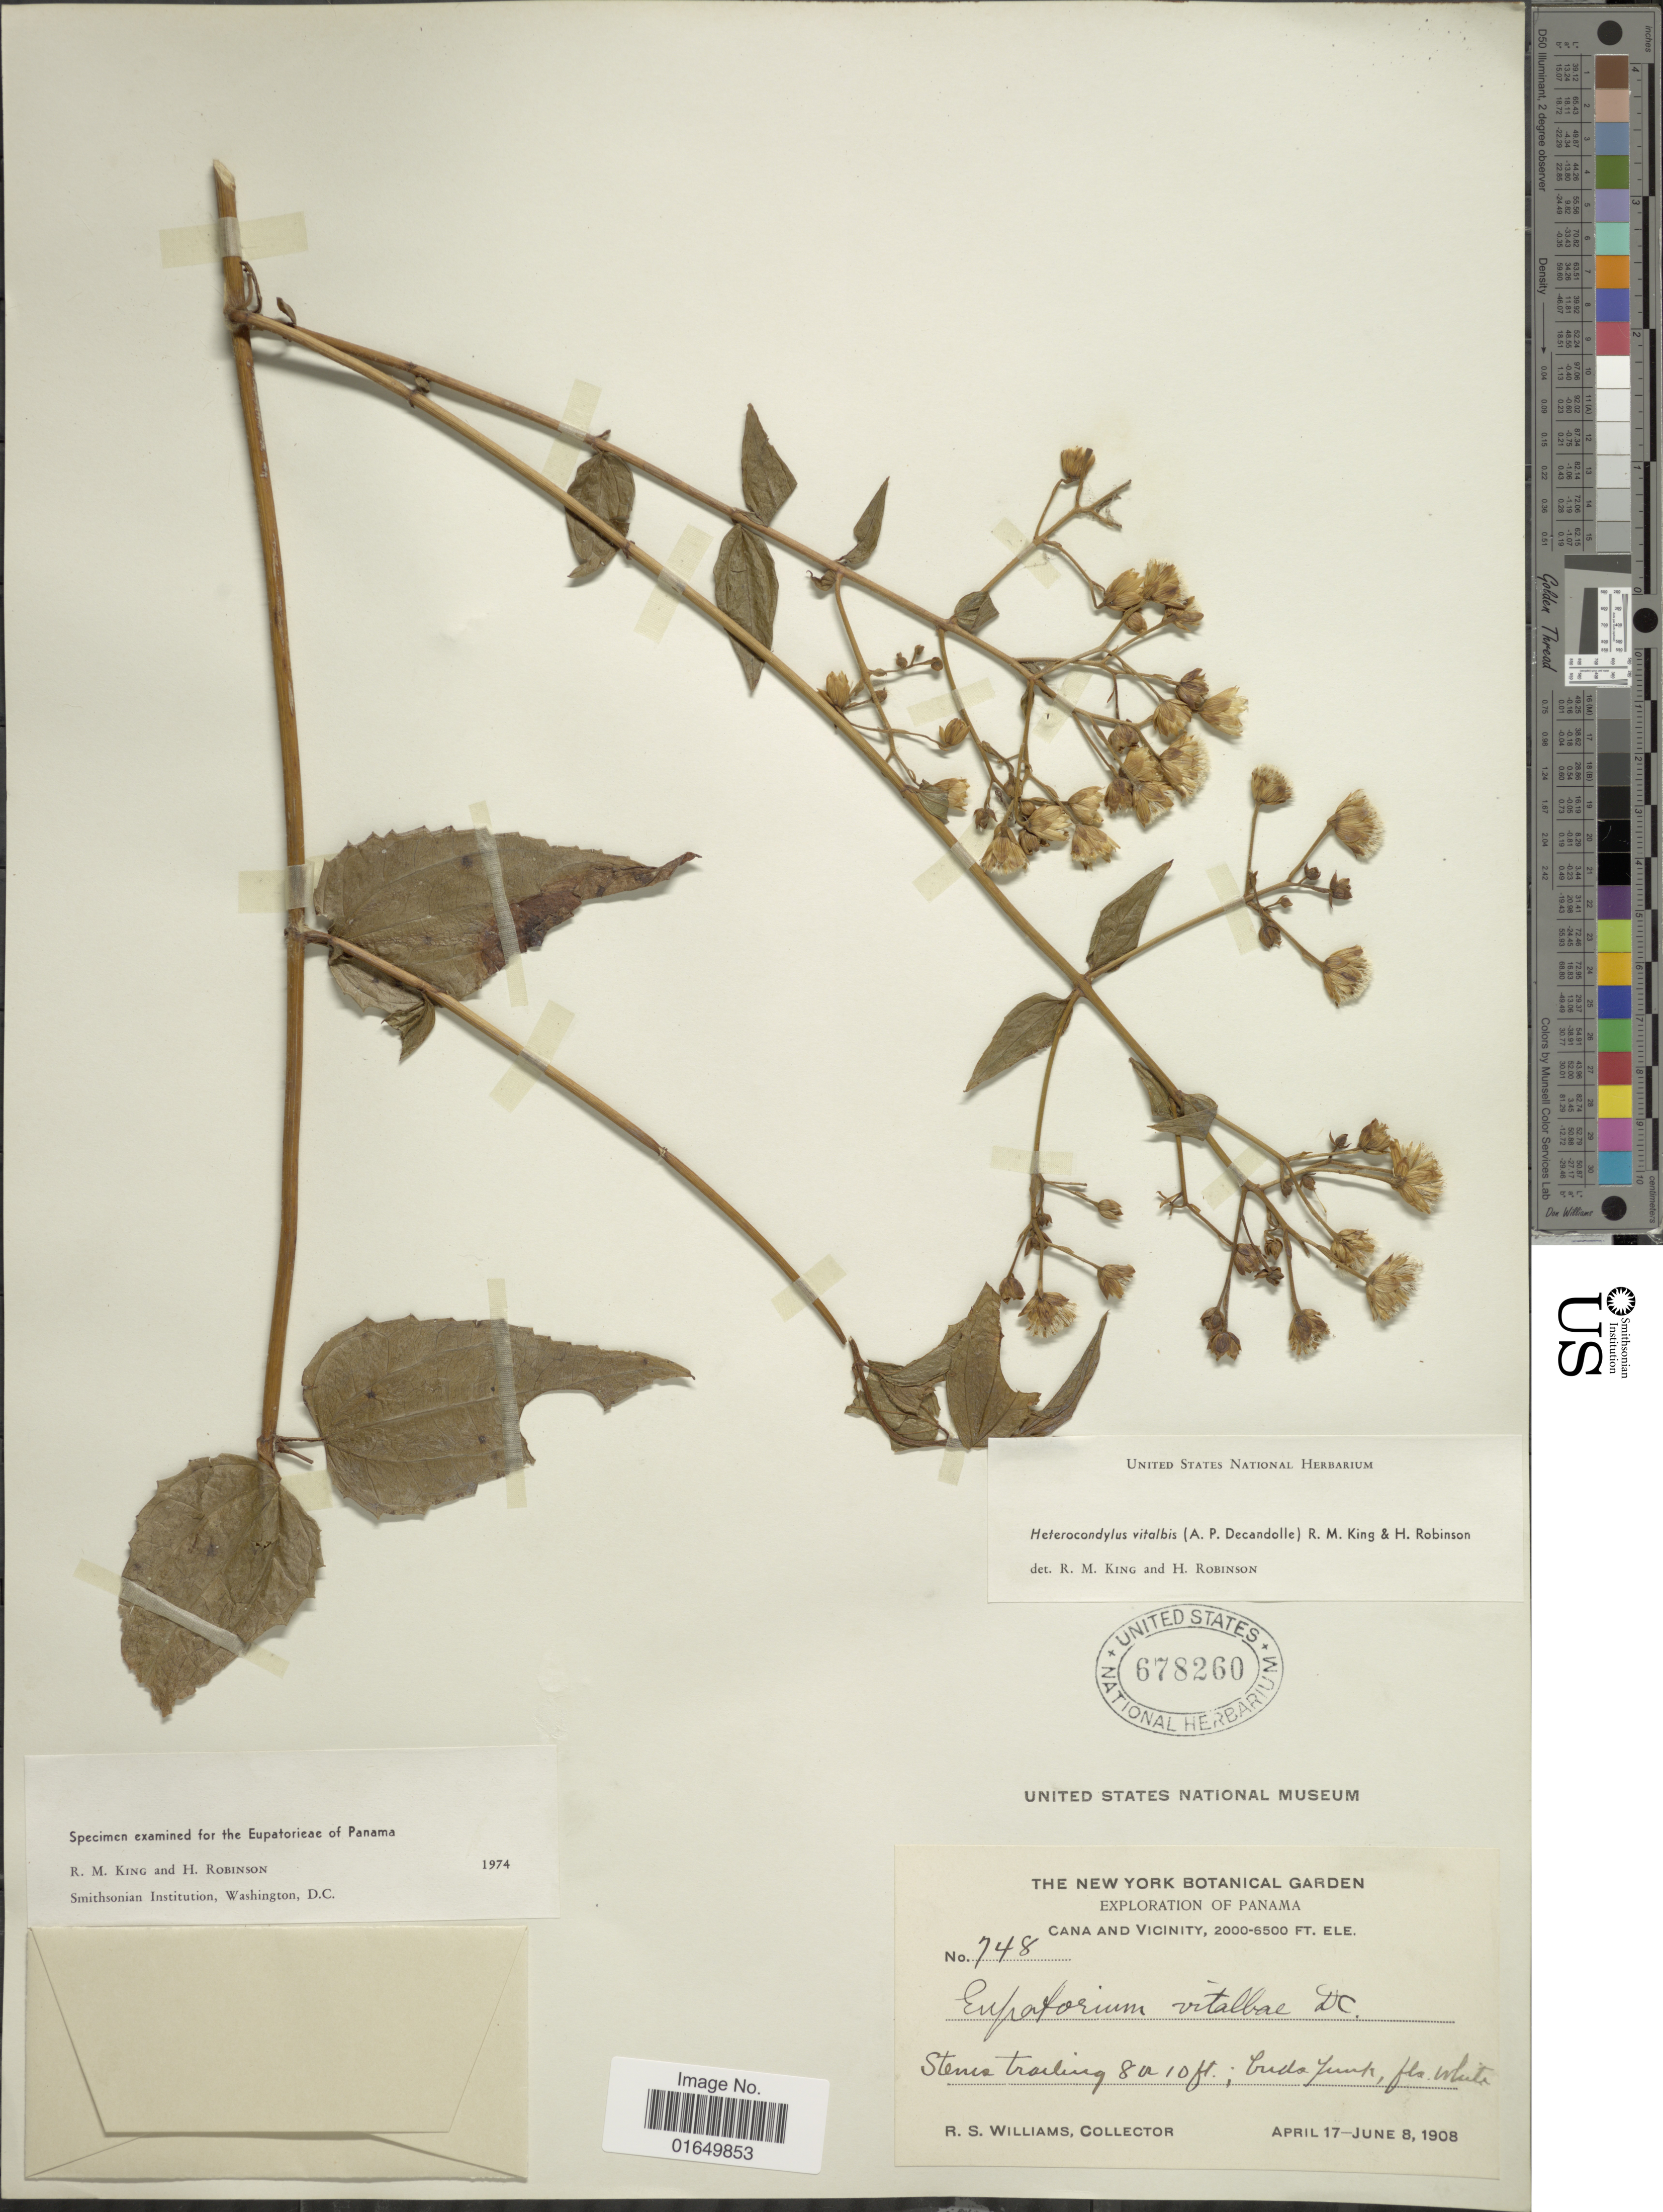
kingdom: Plantae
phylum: Tracheophyta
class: Magnoliopsida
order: Asterales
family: Asteraceae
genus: Heterocondylus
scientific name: Heterocondylus vitalbae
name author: (DC.) R.M. King & H. Rob.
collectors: R. S. Williams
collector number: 748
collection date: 1908-04-17/1908-06-08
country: Panama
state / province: Panamá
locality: Cana and vicinity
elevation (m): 610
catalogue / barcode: US 678260